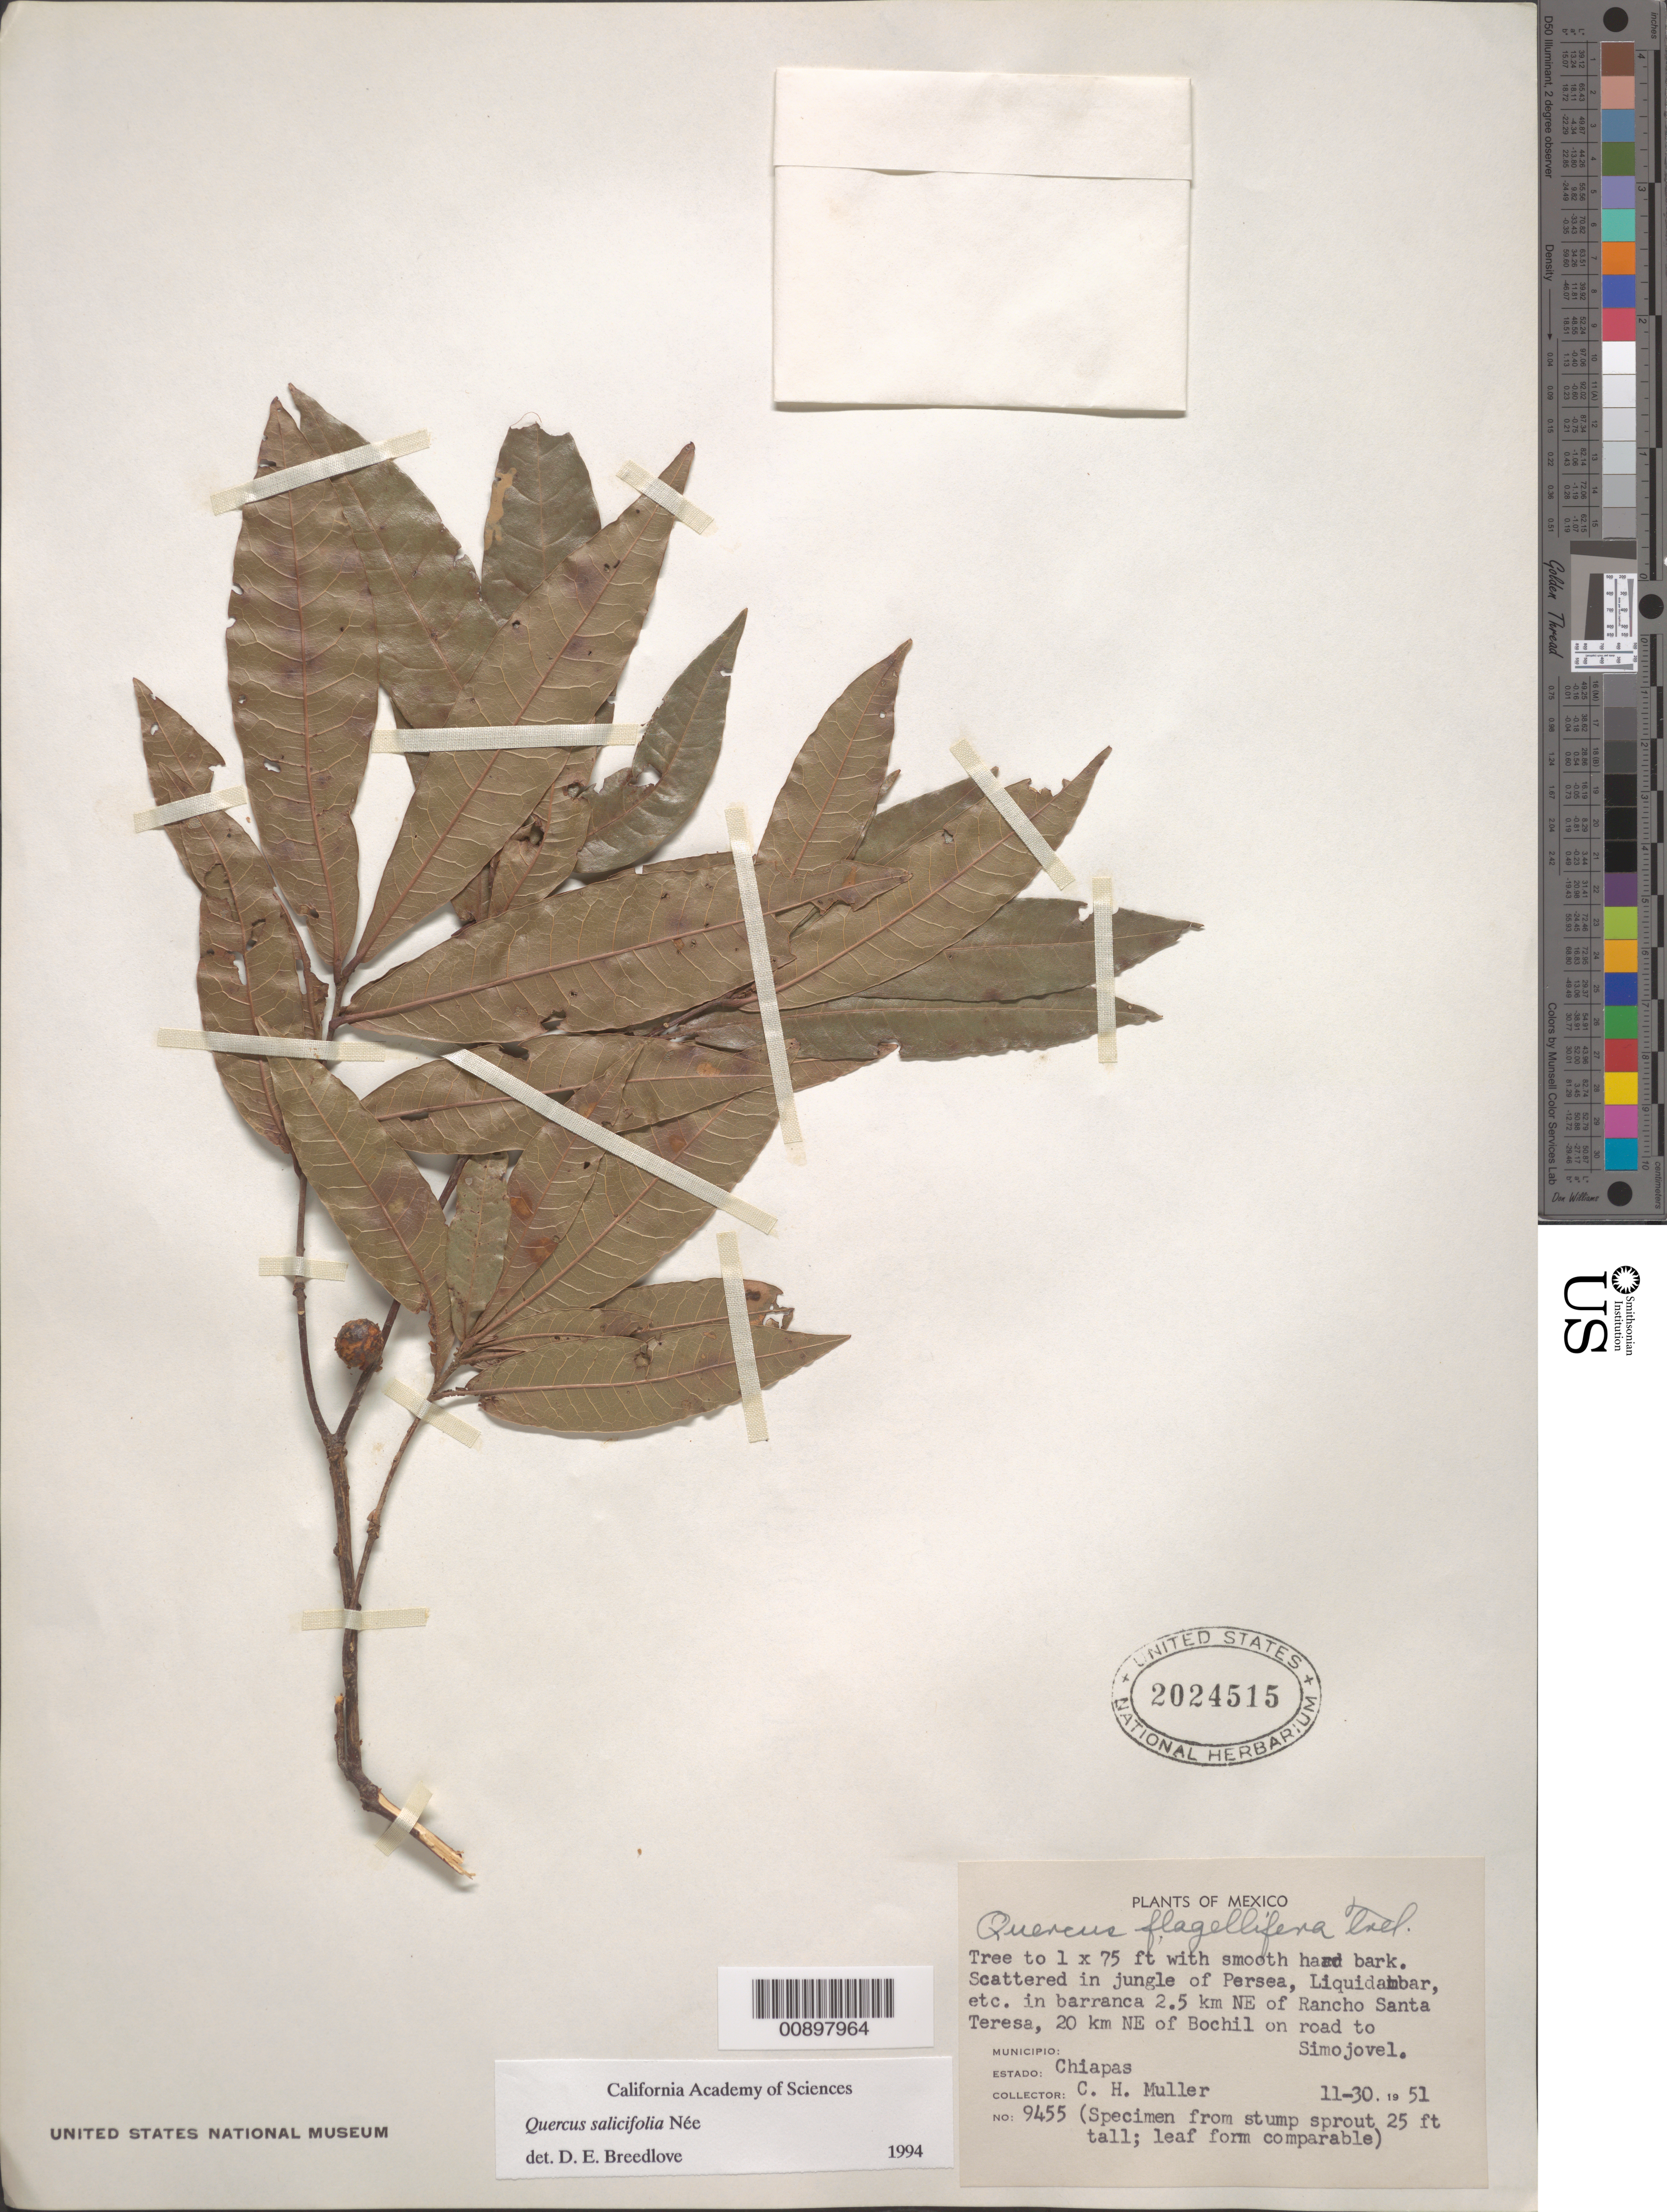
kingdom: Plantae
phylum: Tracheophyta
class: Magnoliopsida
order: Fagales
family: Fagaceae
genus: Quercus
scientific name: Quercus salicifolia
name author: Née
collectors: C. H. Muller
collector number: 9455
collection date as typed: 30 Nov 1951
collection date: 1951-11-30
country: Mexico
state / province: Chiapas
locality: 2.5 km NE of Rancho Santa Teresa, 20 km NE of Bochil on road to Simojovel.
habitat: In jungle of Persea, Liquidambar, etc. in barranca.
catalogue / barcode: US 2024515